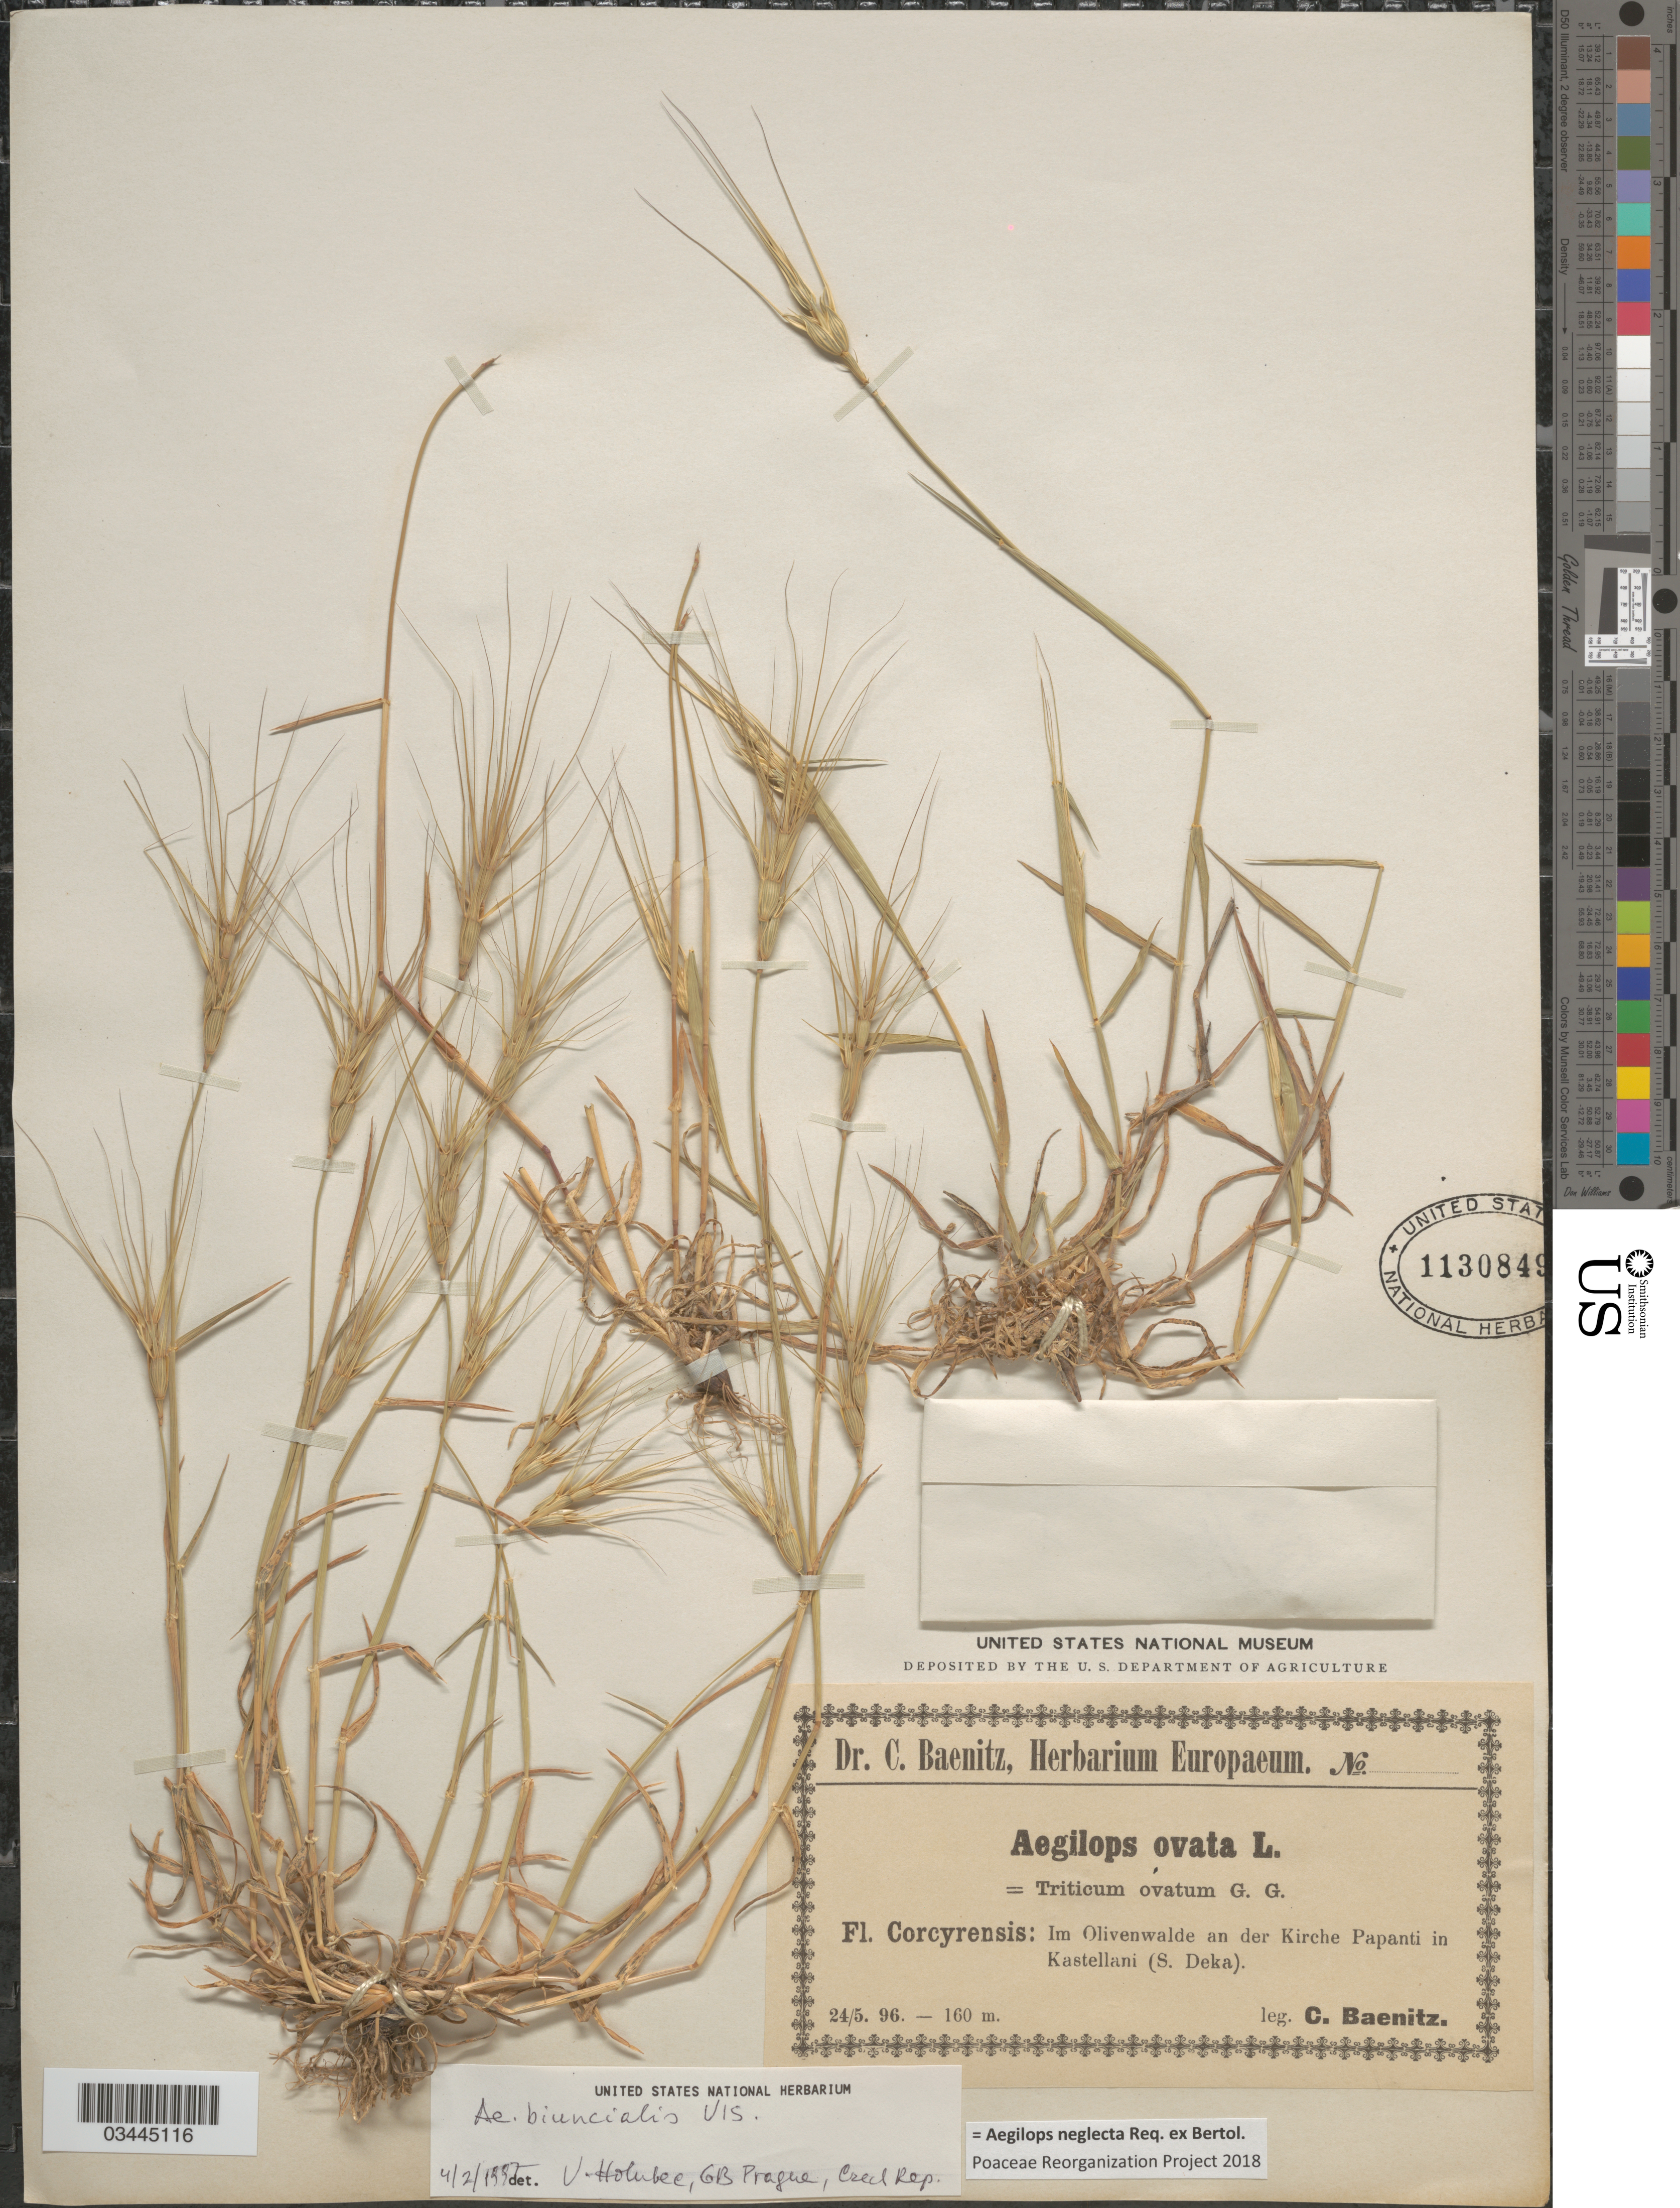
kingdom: Plantae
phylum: Tracheophyta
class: Liliopsida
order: Poales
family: Poaceae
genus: Aegilops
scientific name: Aegilops neglecta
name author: Req. ex Bertol.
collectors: C. G. Baenitz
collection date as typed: Transcribed d/m/y: 24/5/96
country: Greece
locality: Corcyrensis: Im Olivenwalde an der Kirche Papanti in Kastellani (S.Deka).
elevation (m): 160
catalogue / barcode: US 1130849